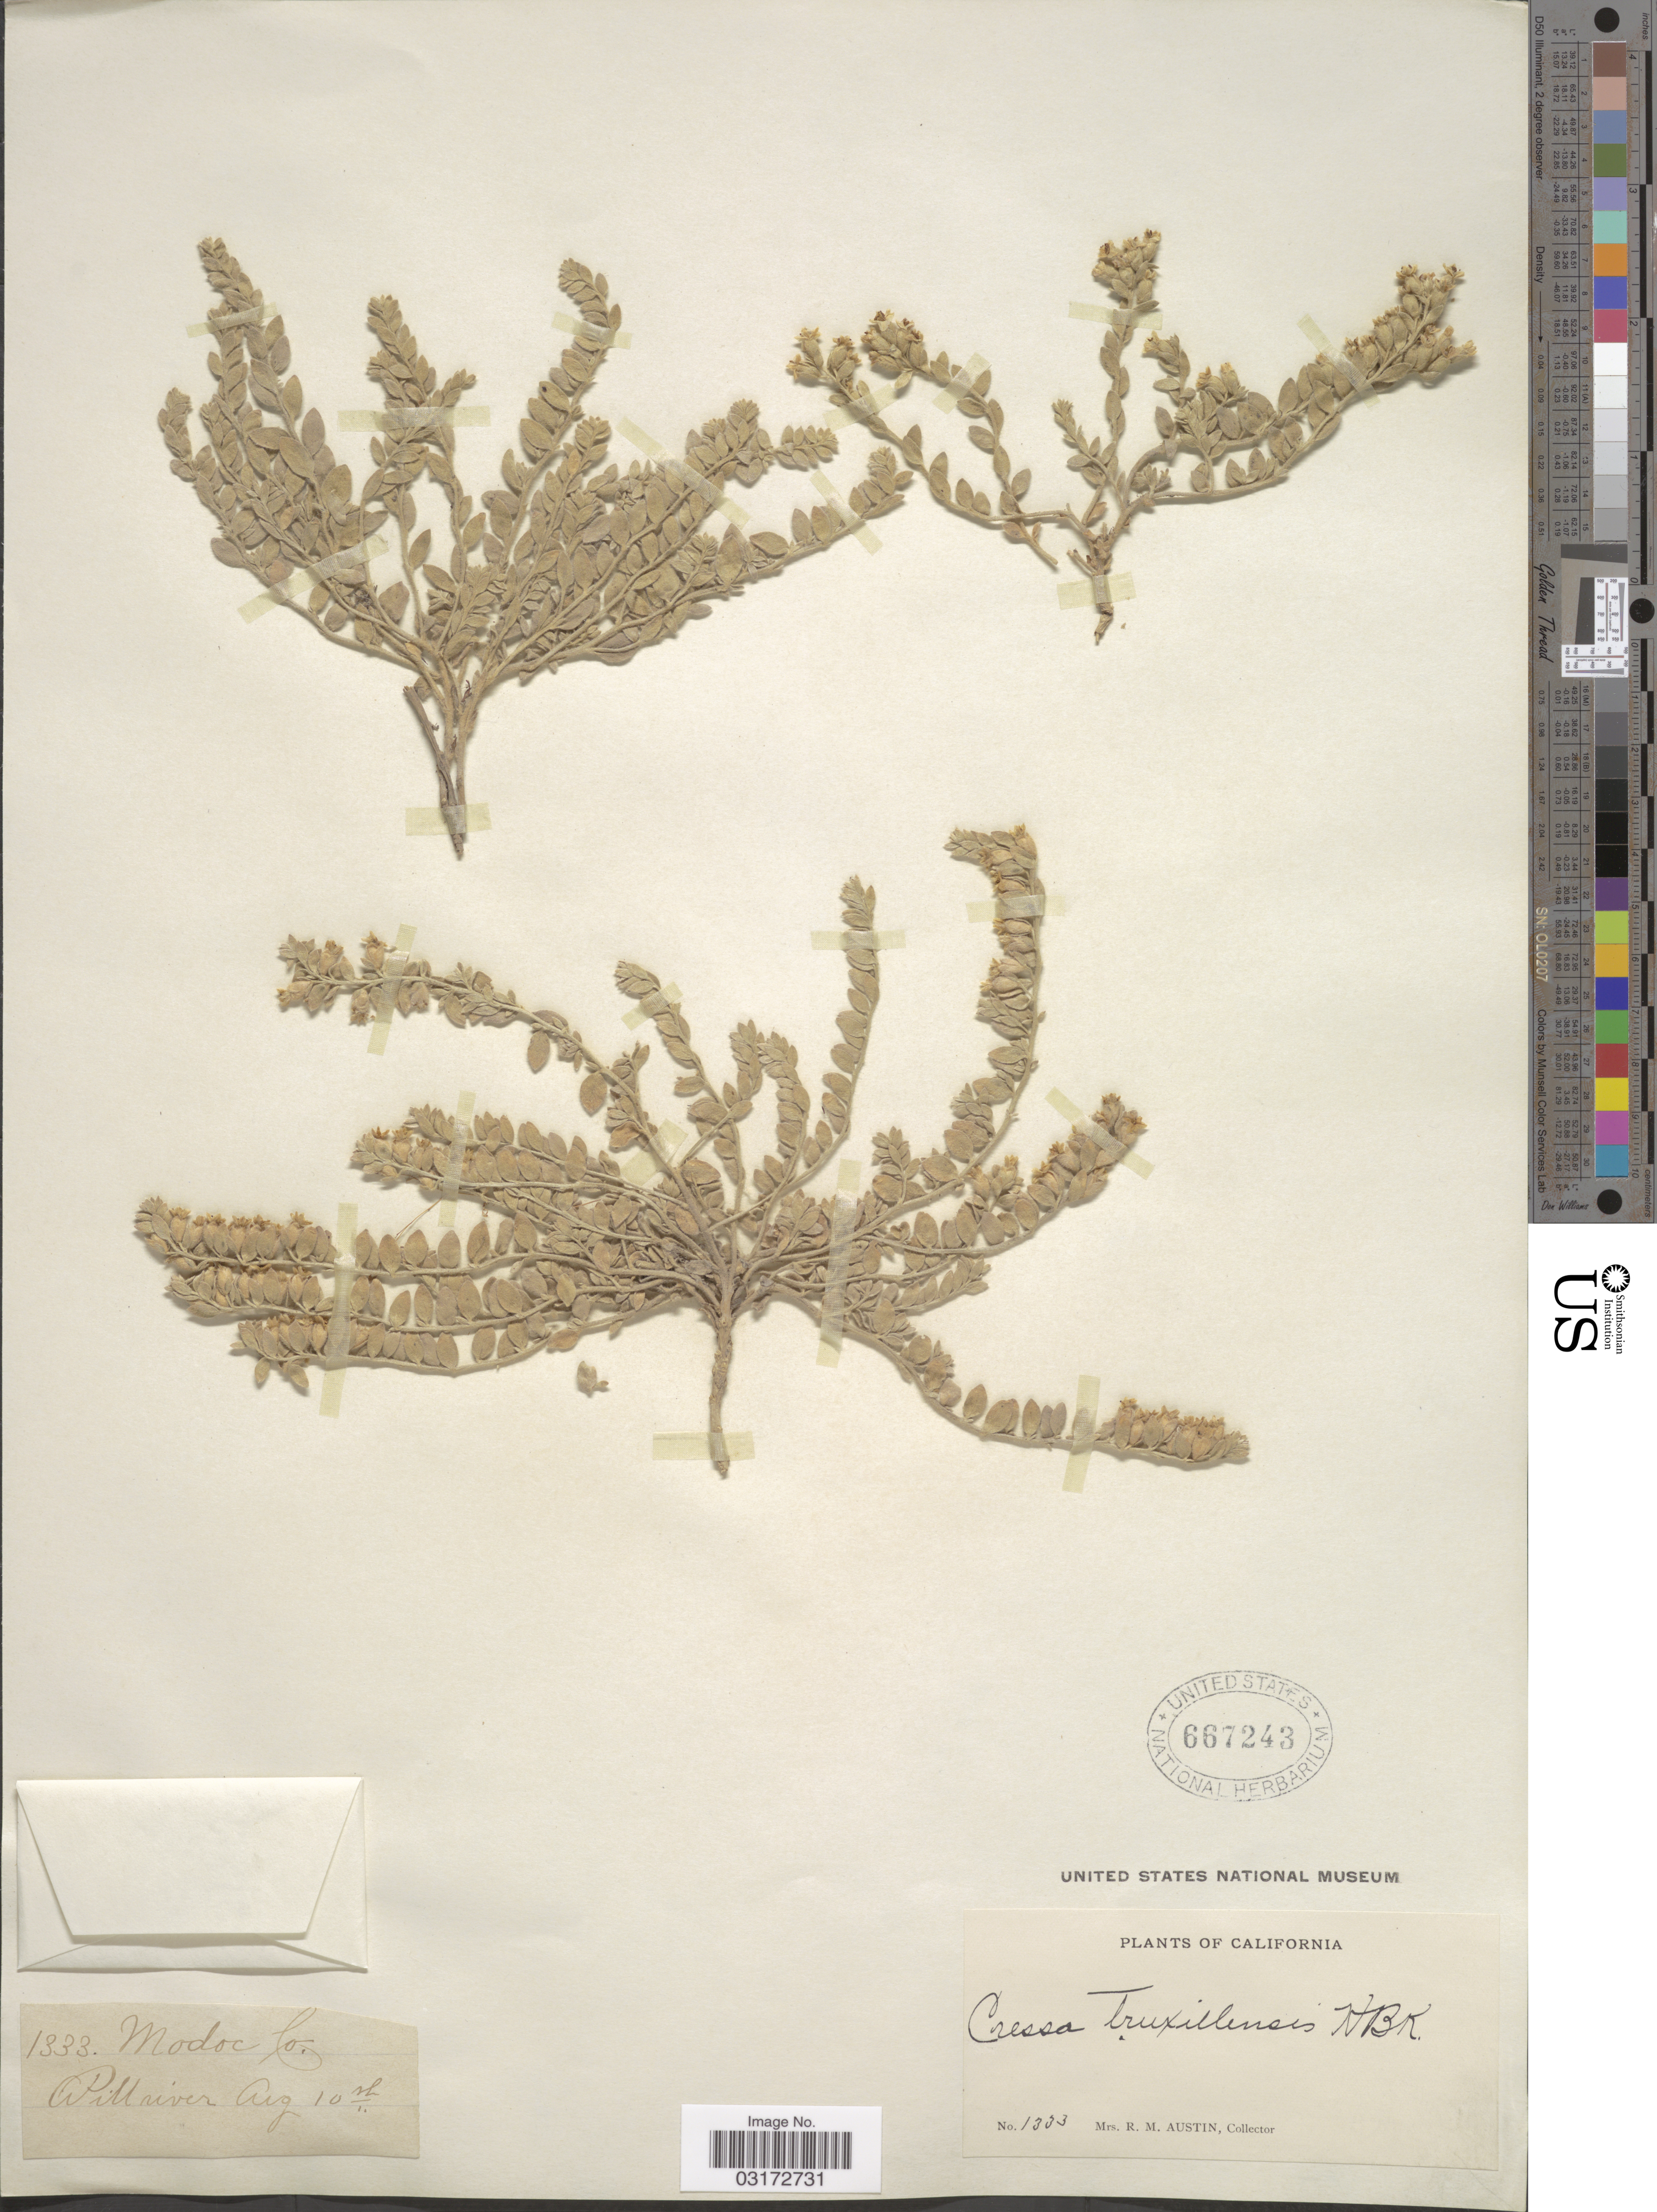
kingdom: Plantae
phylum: Tracheophyta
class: Magnoliopsida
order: Solanales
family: Convolvulaceae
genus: Cressa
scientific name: Cressa truxillensis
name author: Kunth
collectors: R. Austin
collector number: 1333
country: United States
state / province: California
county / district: Modoc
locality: Modoc Co. Will river.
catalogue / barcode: US 667243